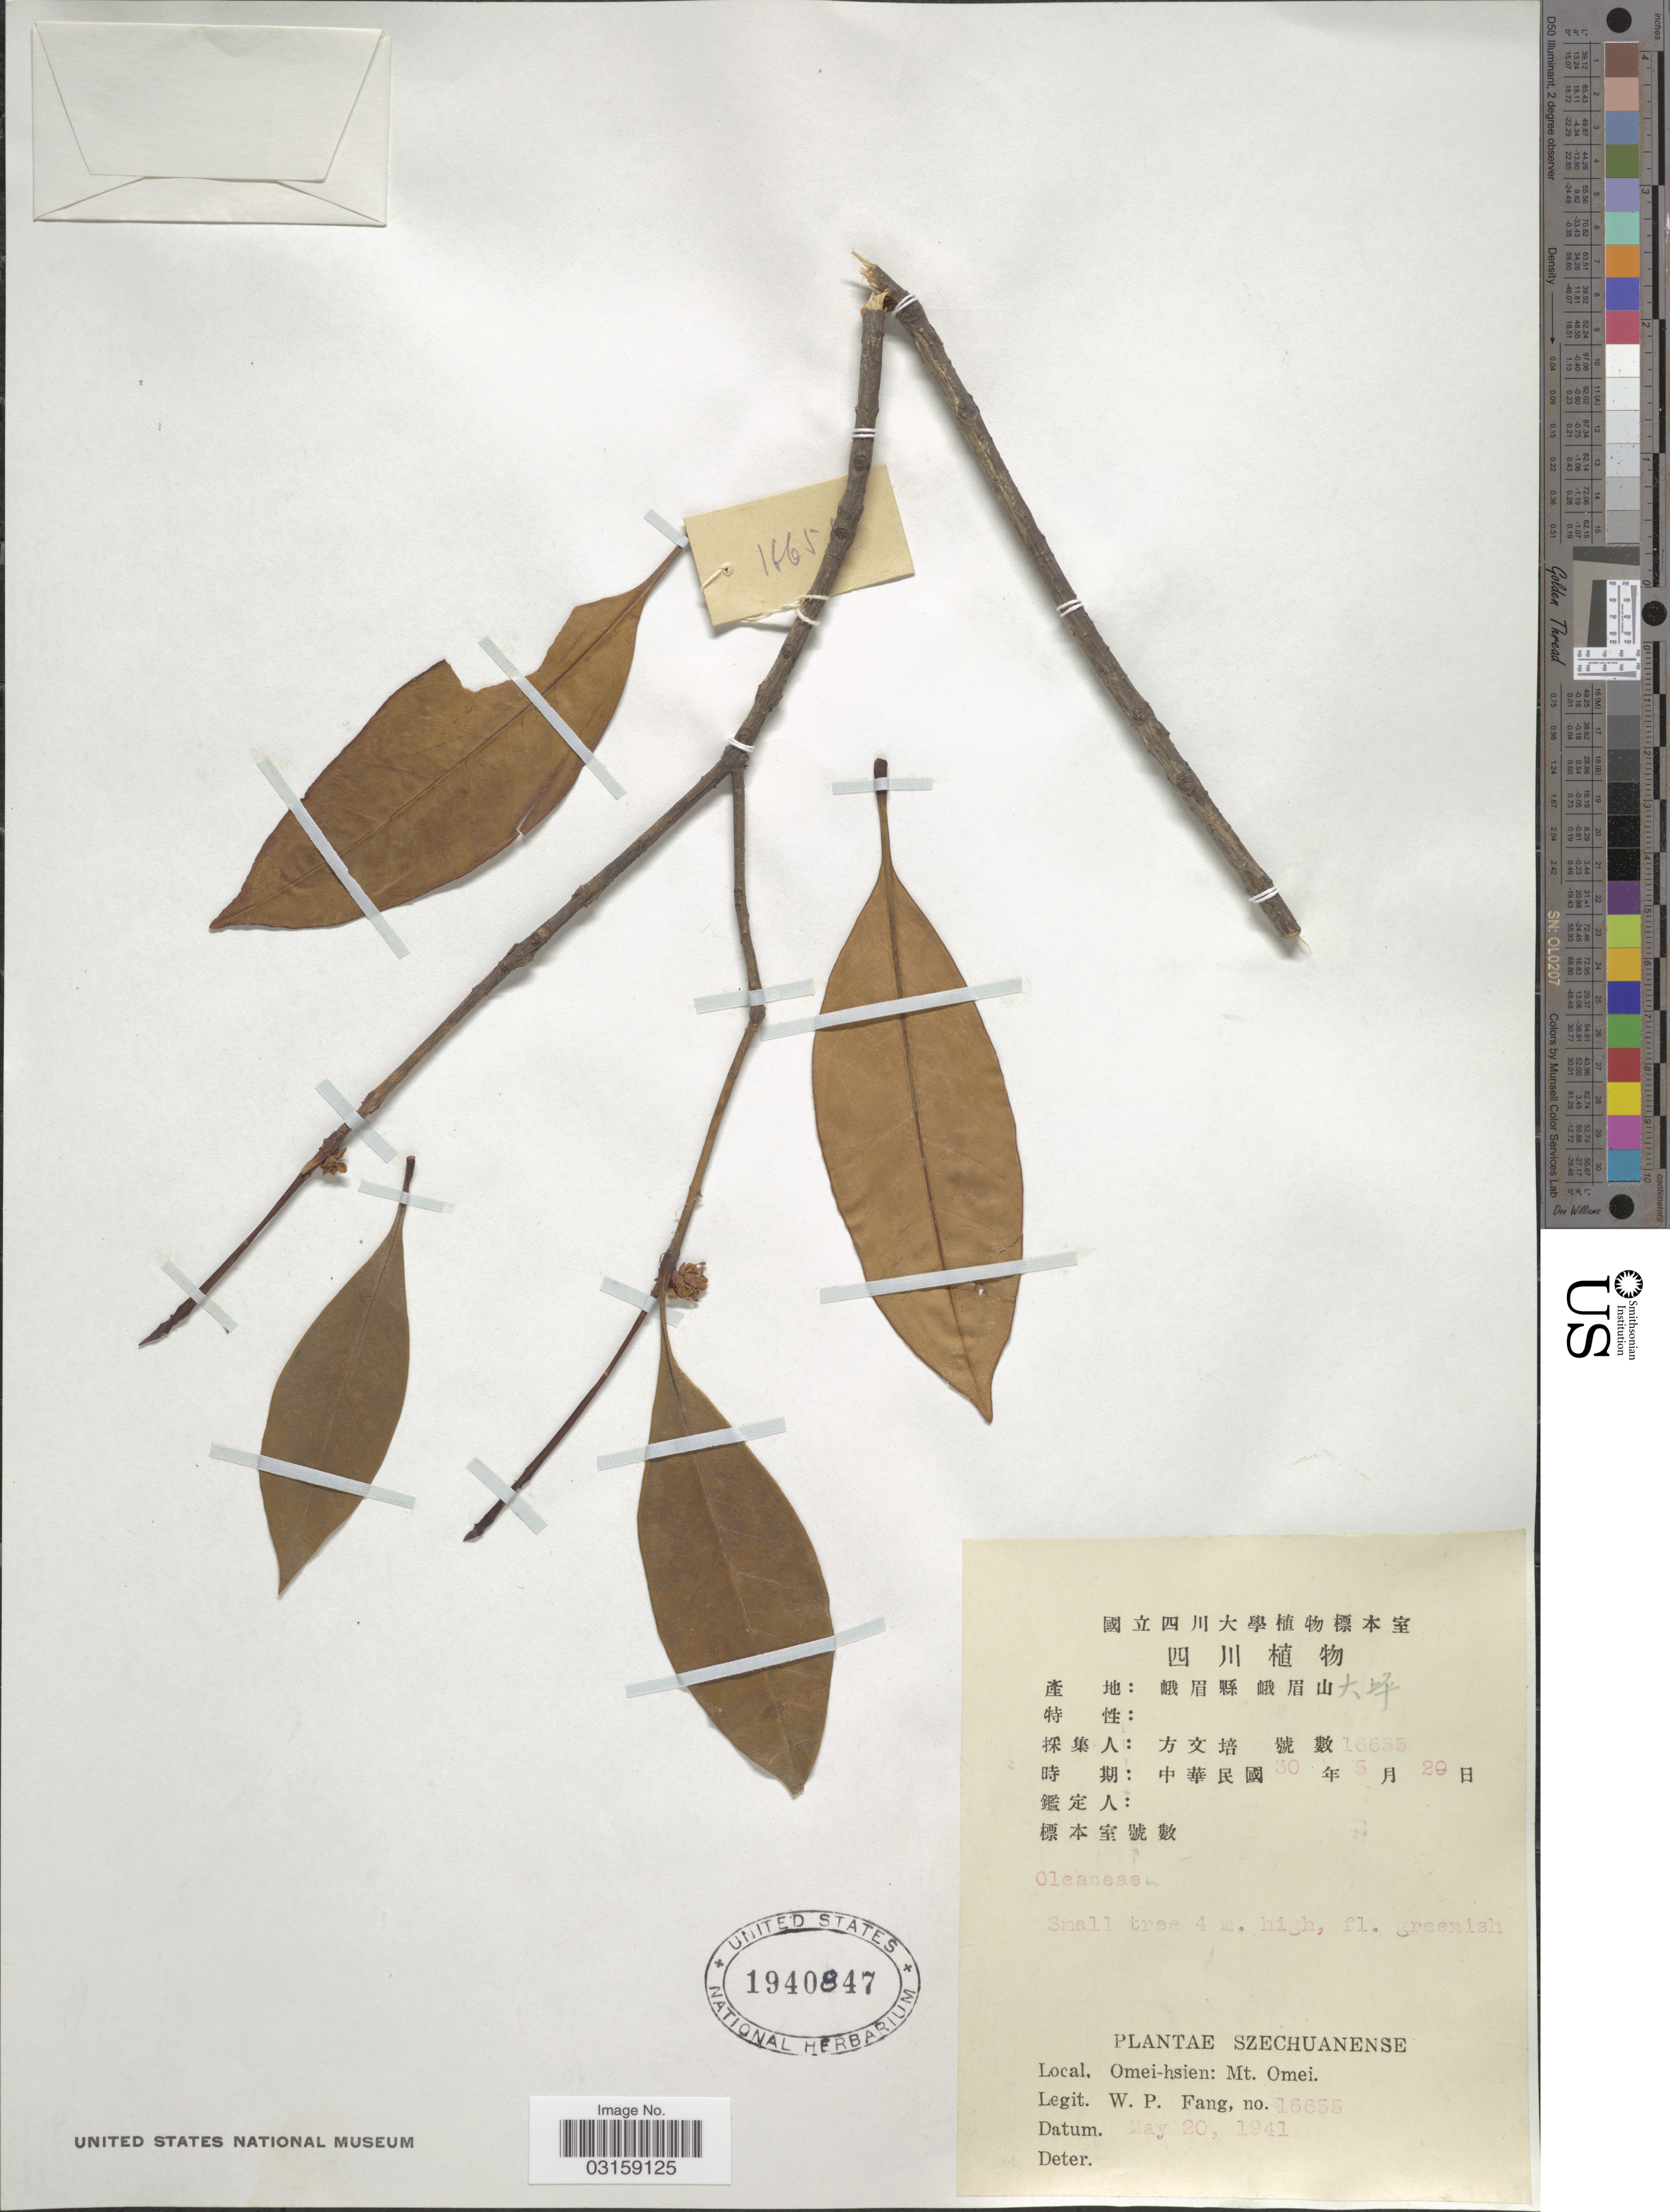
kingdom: Plantae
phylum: Tracheophyta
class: Magnoliopsida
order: Lamiales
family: Oleaceae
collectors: W. P. Fang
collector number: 16655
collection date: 1941-05-20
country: China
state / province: Sichuan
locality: Szechuanense. Omei-hsien: Mt. Omei.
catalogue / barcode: US 1940847